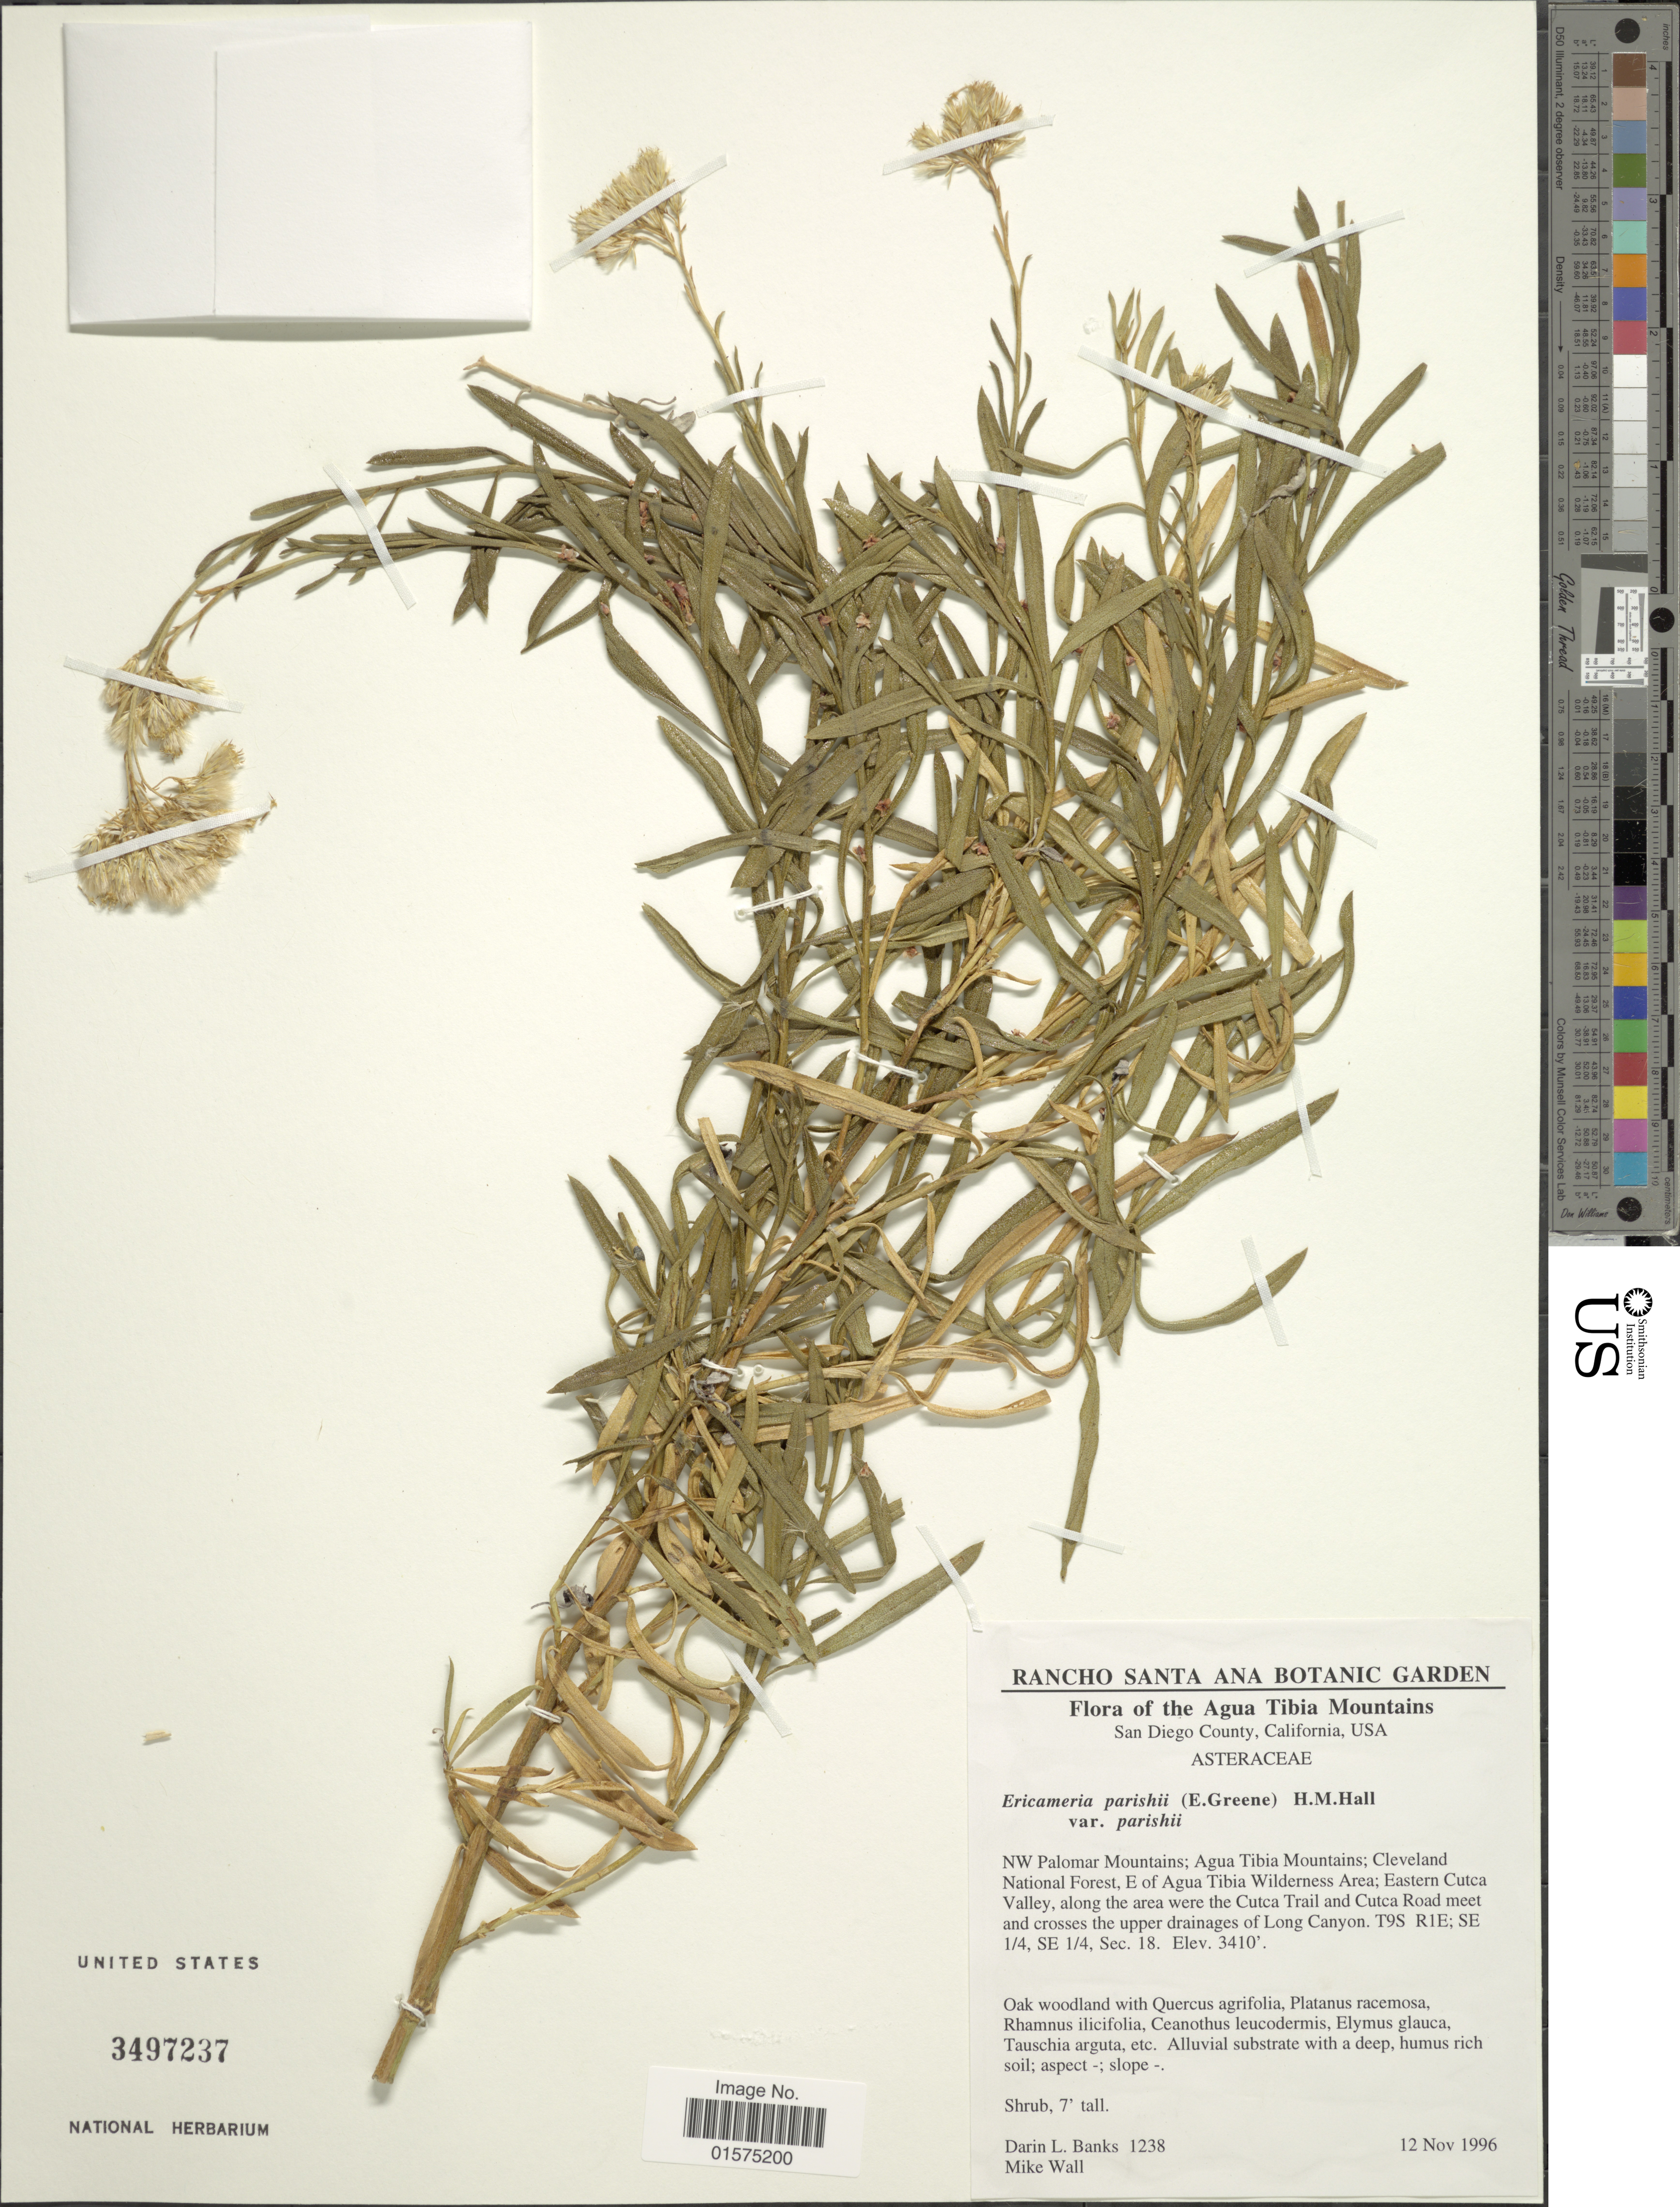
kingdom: Plantae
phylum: Tracheophyta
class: Magnoliopsida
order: Asterales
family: Asteraceae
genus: Ericameria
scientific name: Ericameria parishii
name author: (Greene) H.M. Hall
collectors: D. Banks & M. Wall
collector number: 1238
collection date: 1996-11-12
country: United States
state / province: California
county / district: San Diego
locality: Agua Tibia Mountains, San Diego County. NW Palomar Mountains; Agua Tibia Mountains; Cleveland National Forest, E of Agua Tibia Wilderness Area; Eastern Cutca Valley, along the area were the Cutca Trail and Cutca Road meet and crosses the upper drainages of Long Canyon. T9S R1E; SE 1/4, SE 1/4, Sec. 18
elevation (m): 1039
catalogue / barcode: US 3497237